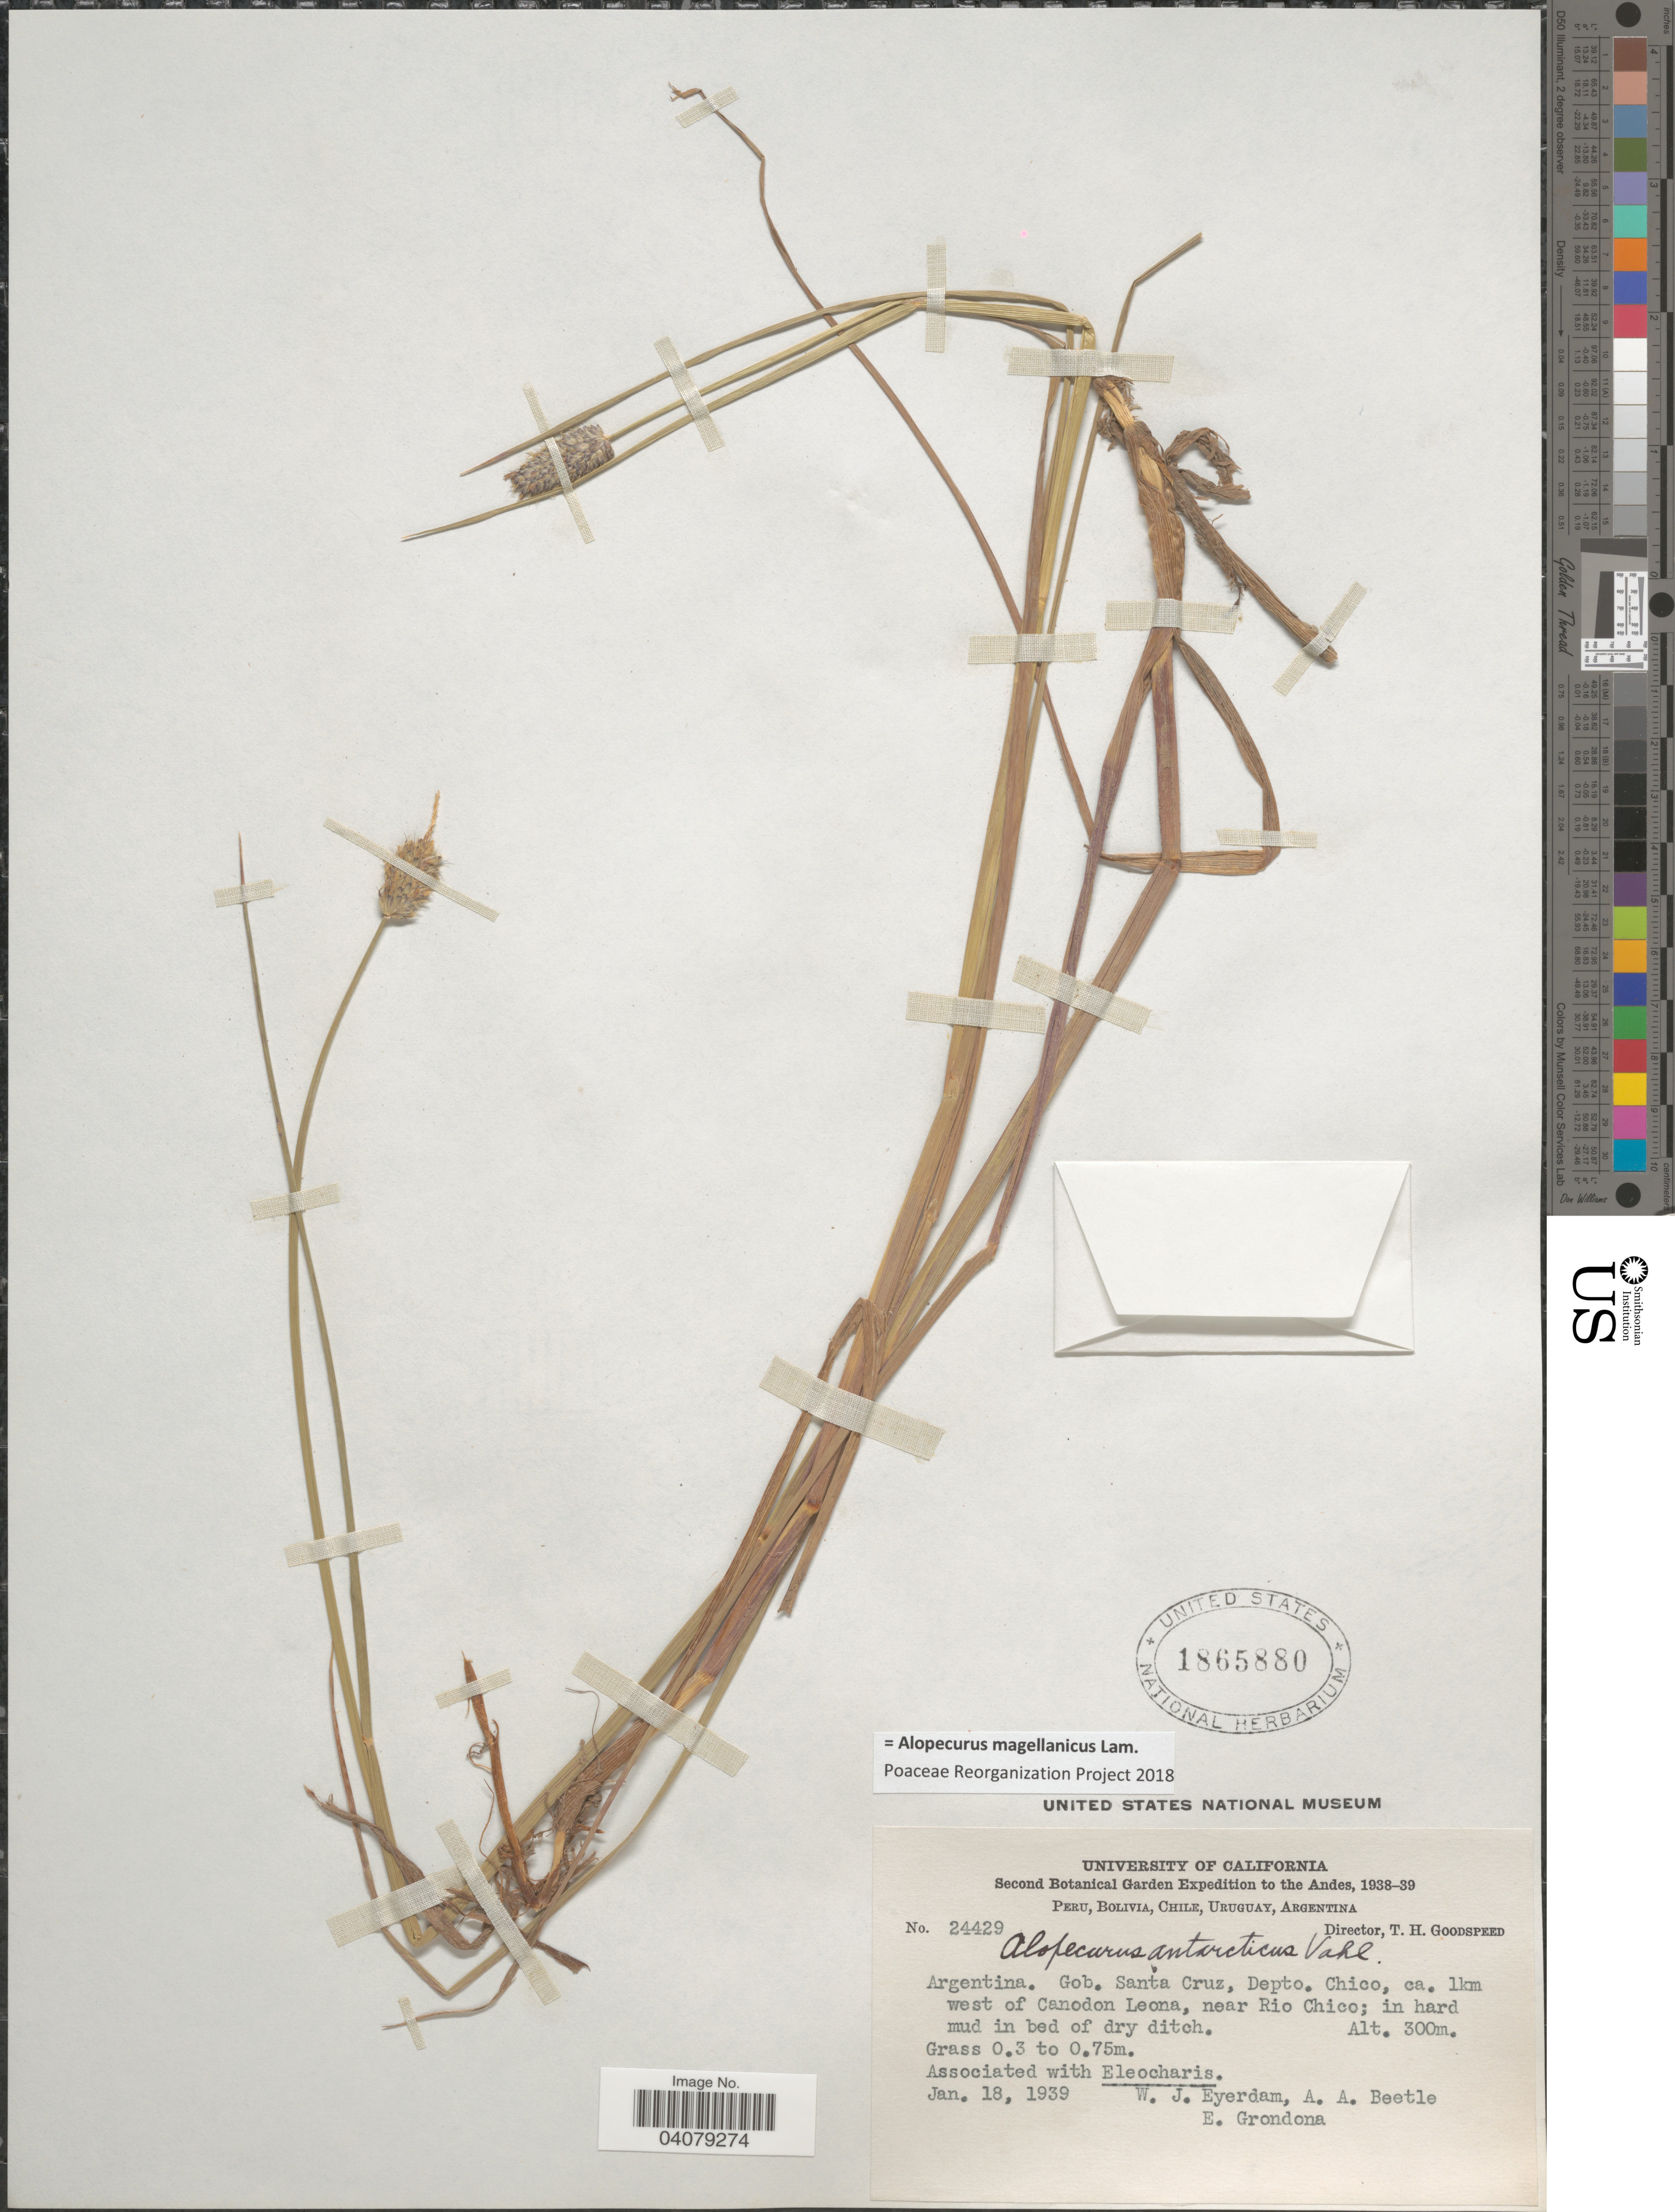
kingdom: Plantae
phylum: Tracheophyta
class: Liliopsida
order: Poales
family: Poaceae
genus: Alopecurus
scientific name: Alopecurus magellanicus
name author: Lam.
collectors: W. J. Eyerdam, A. A. Beetle & E. Grondona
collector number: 24429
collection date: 1939-01-18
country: Argentina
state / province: Santa Cruz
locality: Gob. Santa Cruz, Depto. Chico, ca. 1km west of Canodon Leona, near Rio Chico.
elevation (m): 300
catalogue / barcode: US 1865880